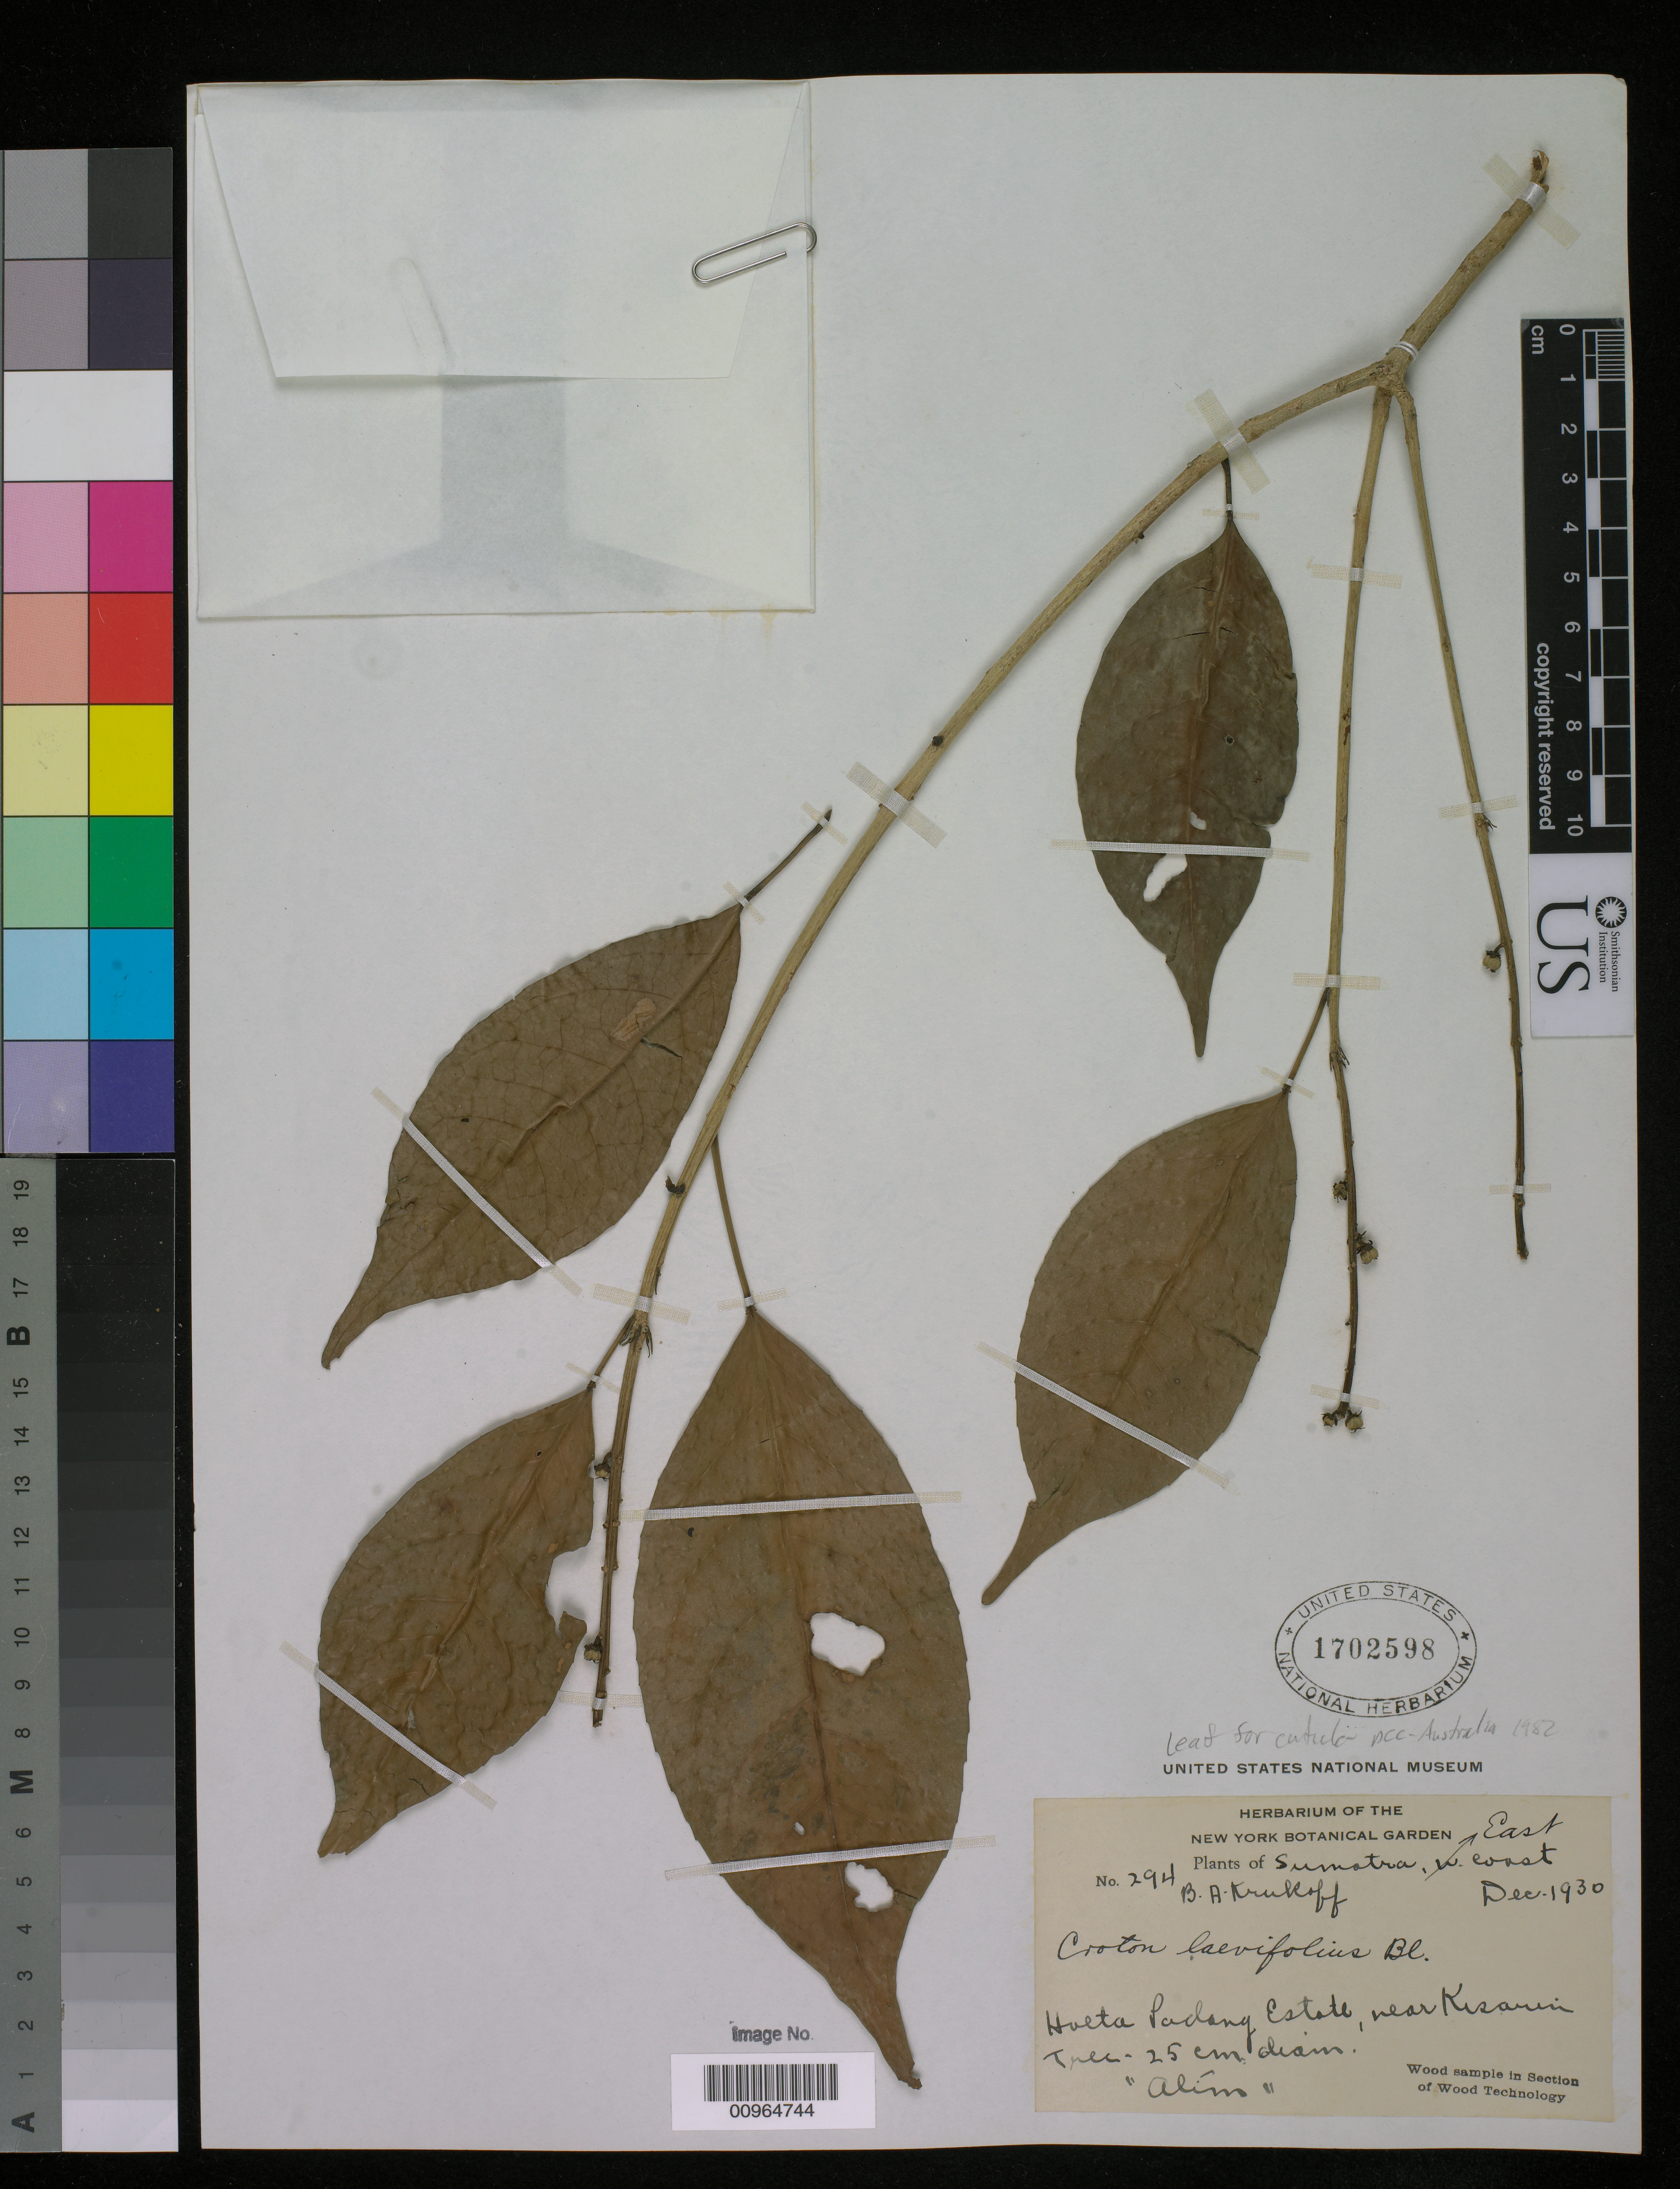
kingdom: Plantae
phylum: Tracheophyta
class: Magnoliopsida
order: Malpighiales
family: Euphorbiaceae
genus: Croton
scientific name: Croton laevifolius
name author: Blume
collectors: B. A. Krukoff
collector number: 294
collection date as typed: Dec 1930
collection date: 1930-12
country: Indonesia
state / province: Sumatra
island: Sumatra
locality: Holta Ladang Estate, near Kisanin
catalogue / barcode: US 1702598